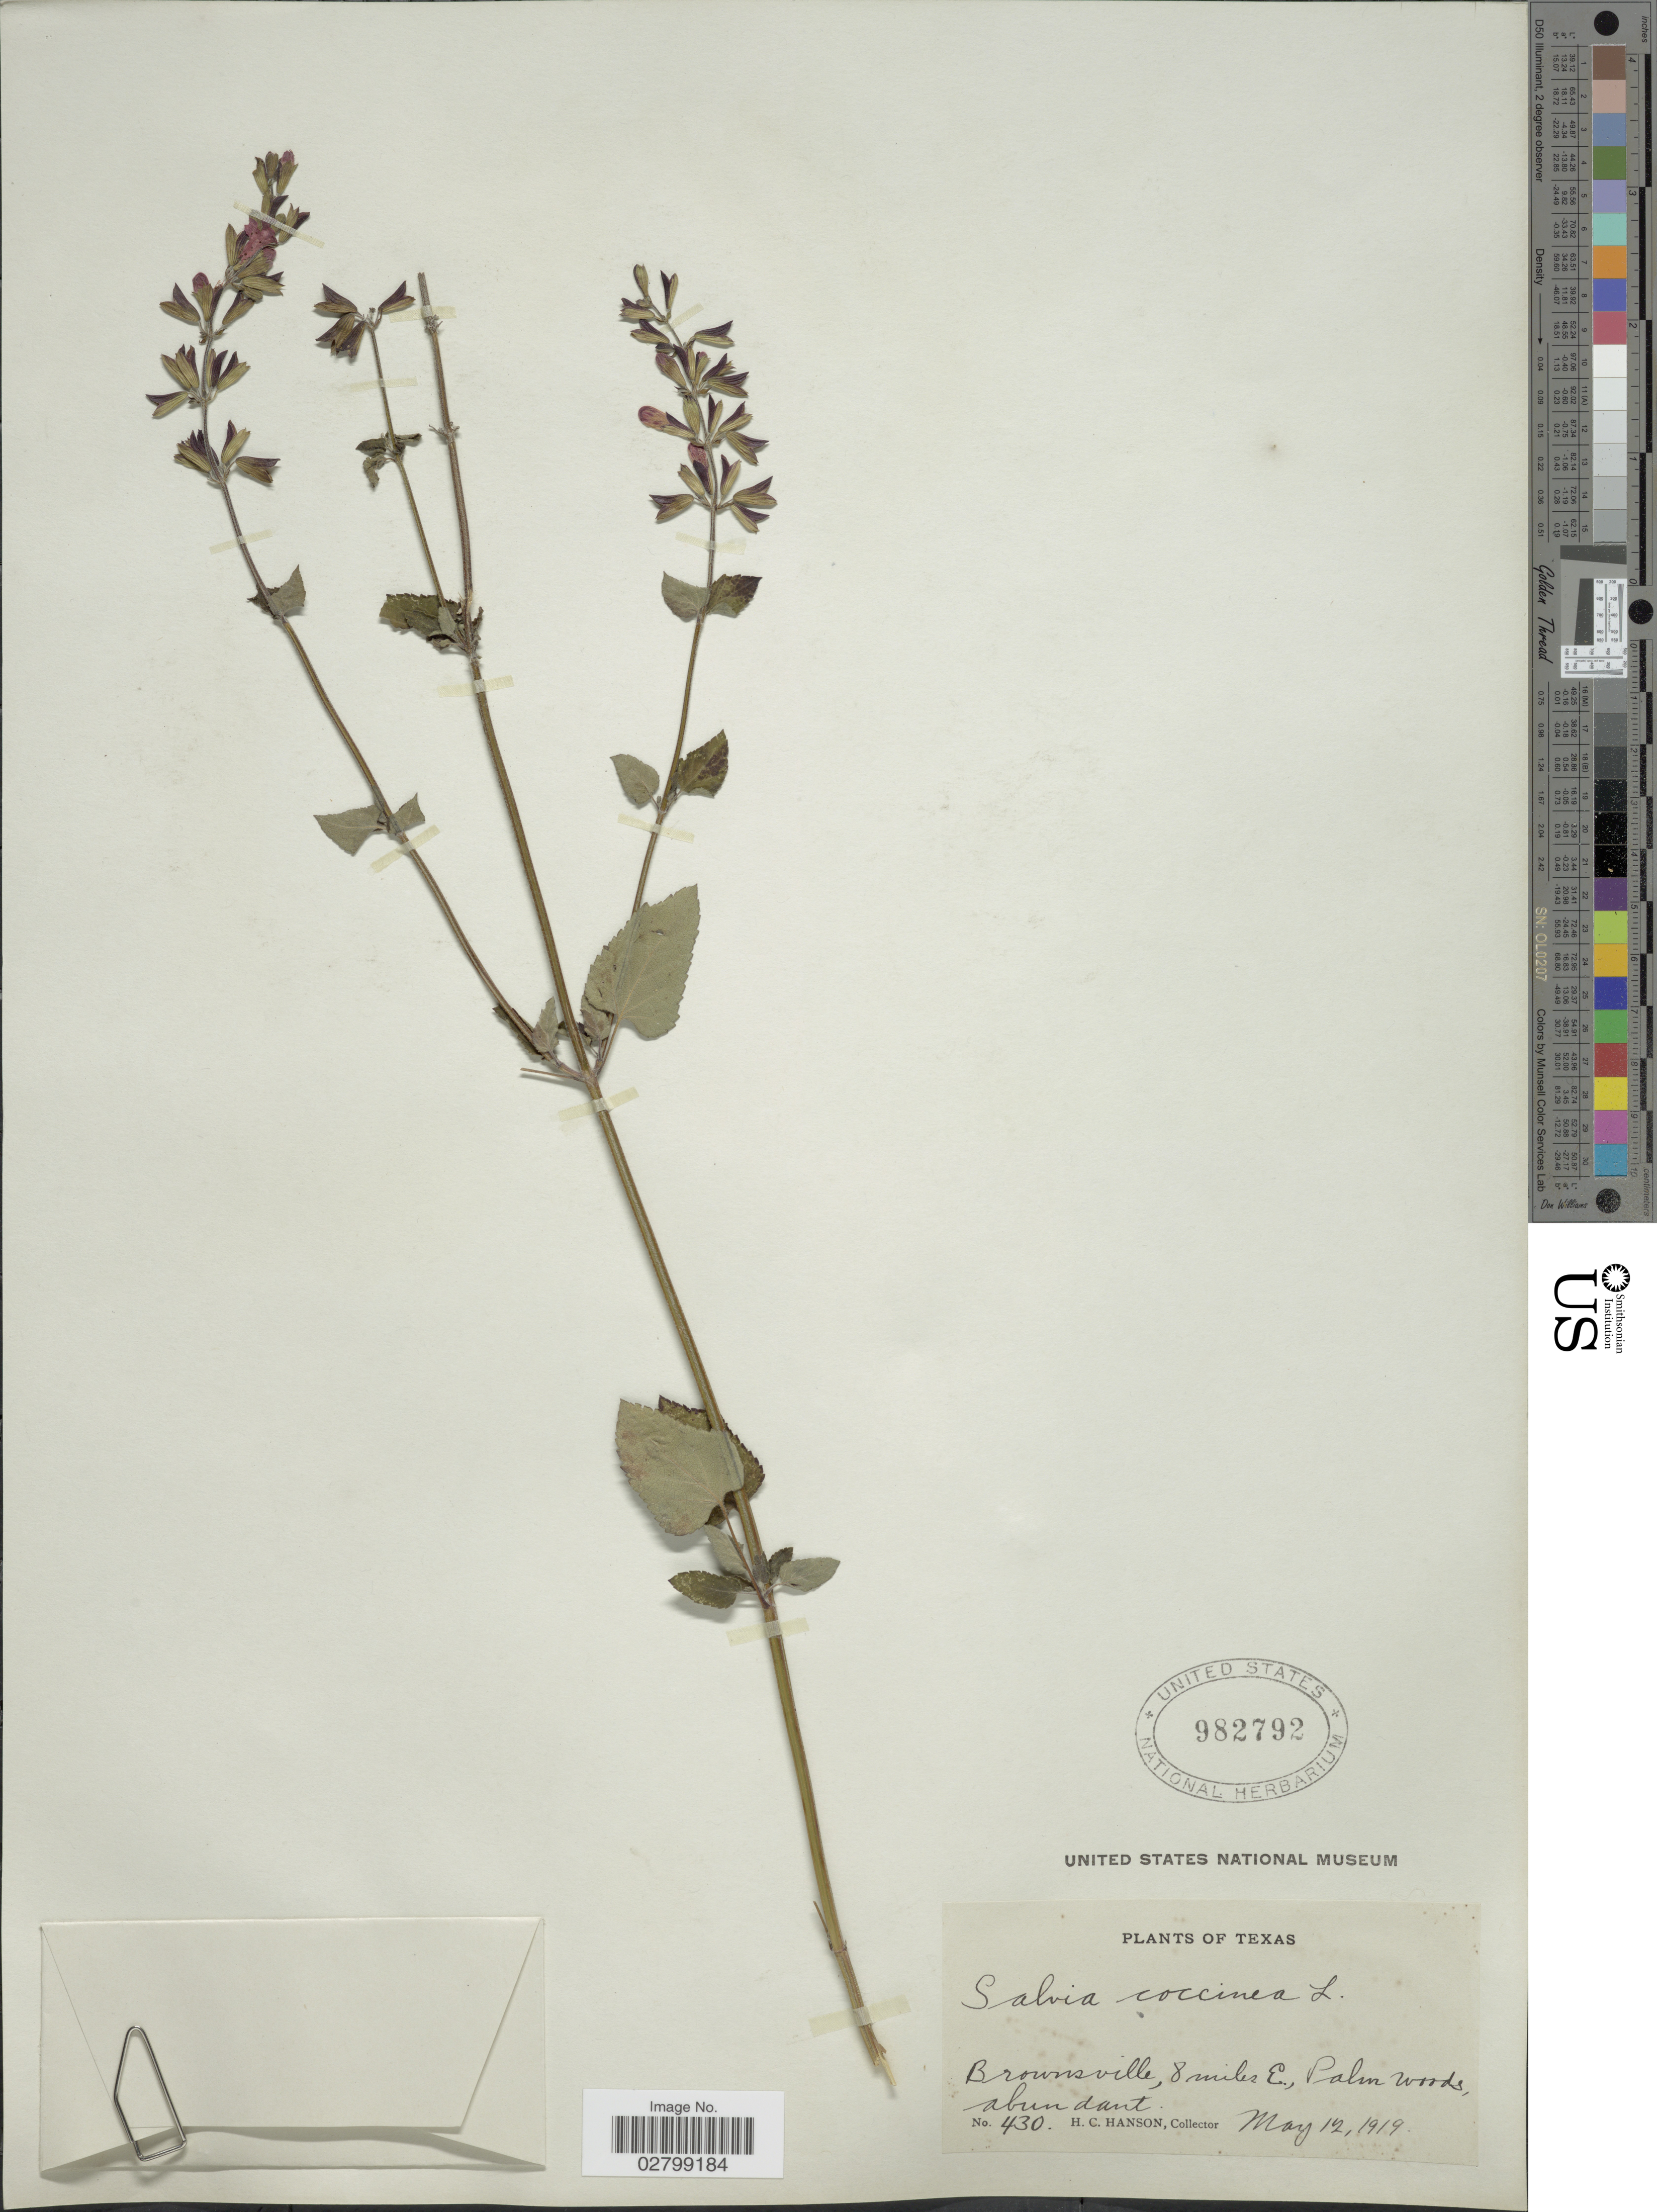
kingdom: Plantae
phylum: Tracheophyta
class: Magnoliopsida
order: Lamiales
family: Lamiaceae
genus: Salvia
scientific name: Salvia coccinea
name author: Etlinger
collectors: H. Hanson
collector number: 430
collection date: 1919-05-12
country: United States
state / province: Texas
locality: Brownsville, 8 miles E., Palm woods.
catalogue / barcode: US 982792